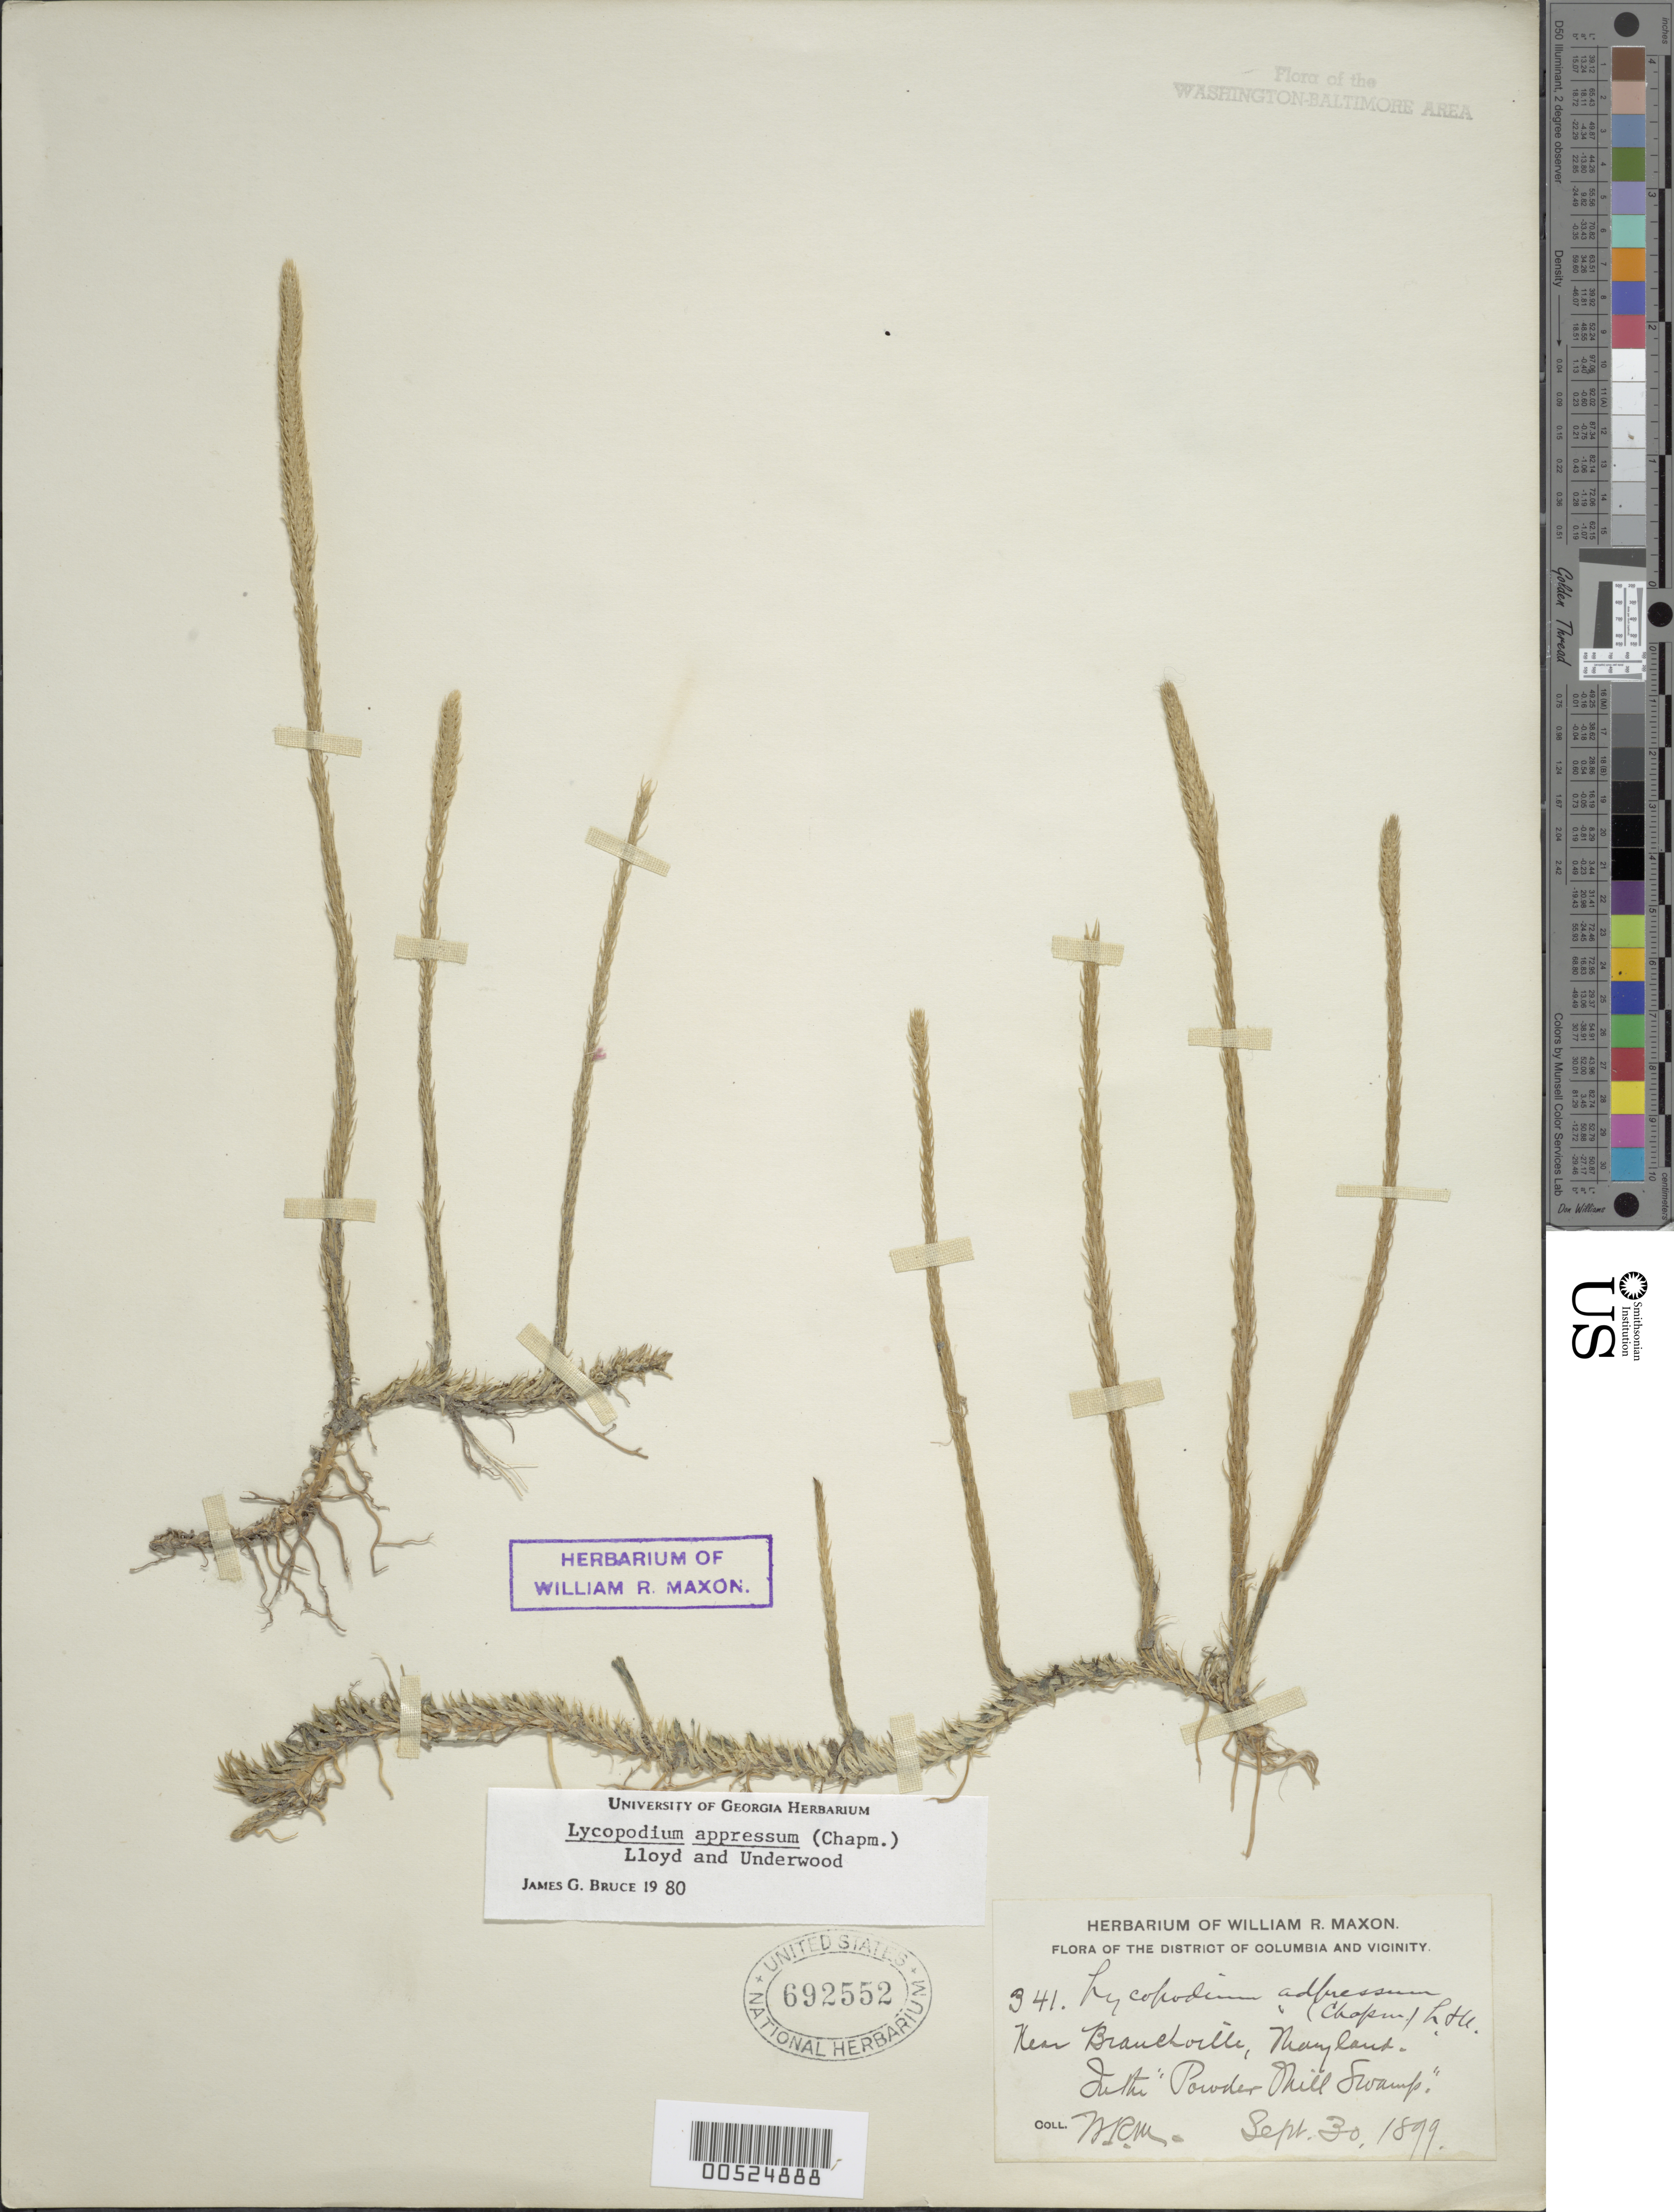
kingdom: Plantae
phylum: Tracheophyta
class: Lycopodiopsida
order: Lycopodiales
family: Lycopodiaceae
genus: Lycopodiella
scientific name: Lycopodiella appressa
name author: (Chapm.) Cranfill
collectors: W. R. Maxon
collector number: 341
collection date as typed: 30 Sep 1899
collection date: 1899-09-30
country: United States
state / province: Maryland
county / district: Prince George's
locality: Powder Mill swamp, near Branchville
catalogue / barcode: US 692552